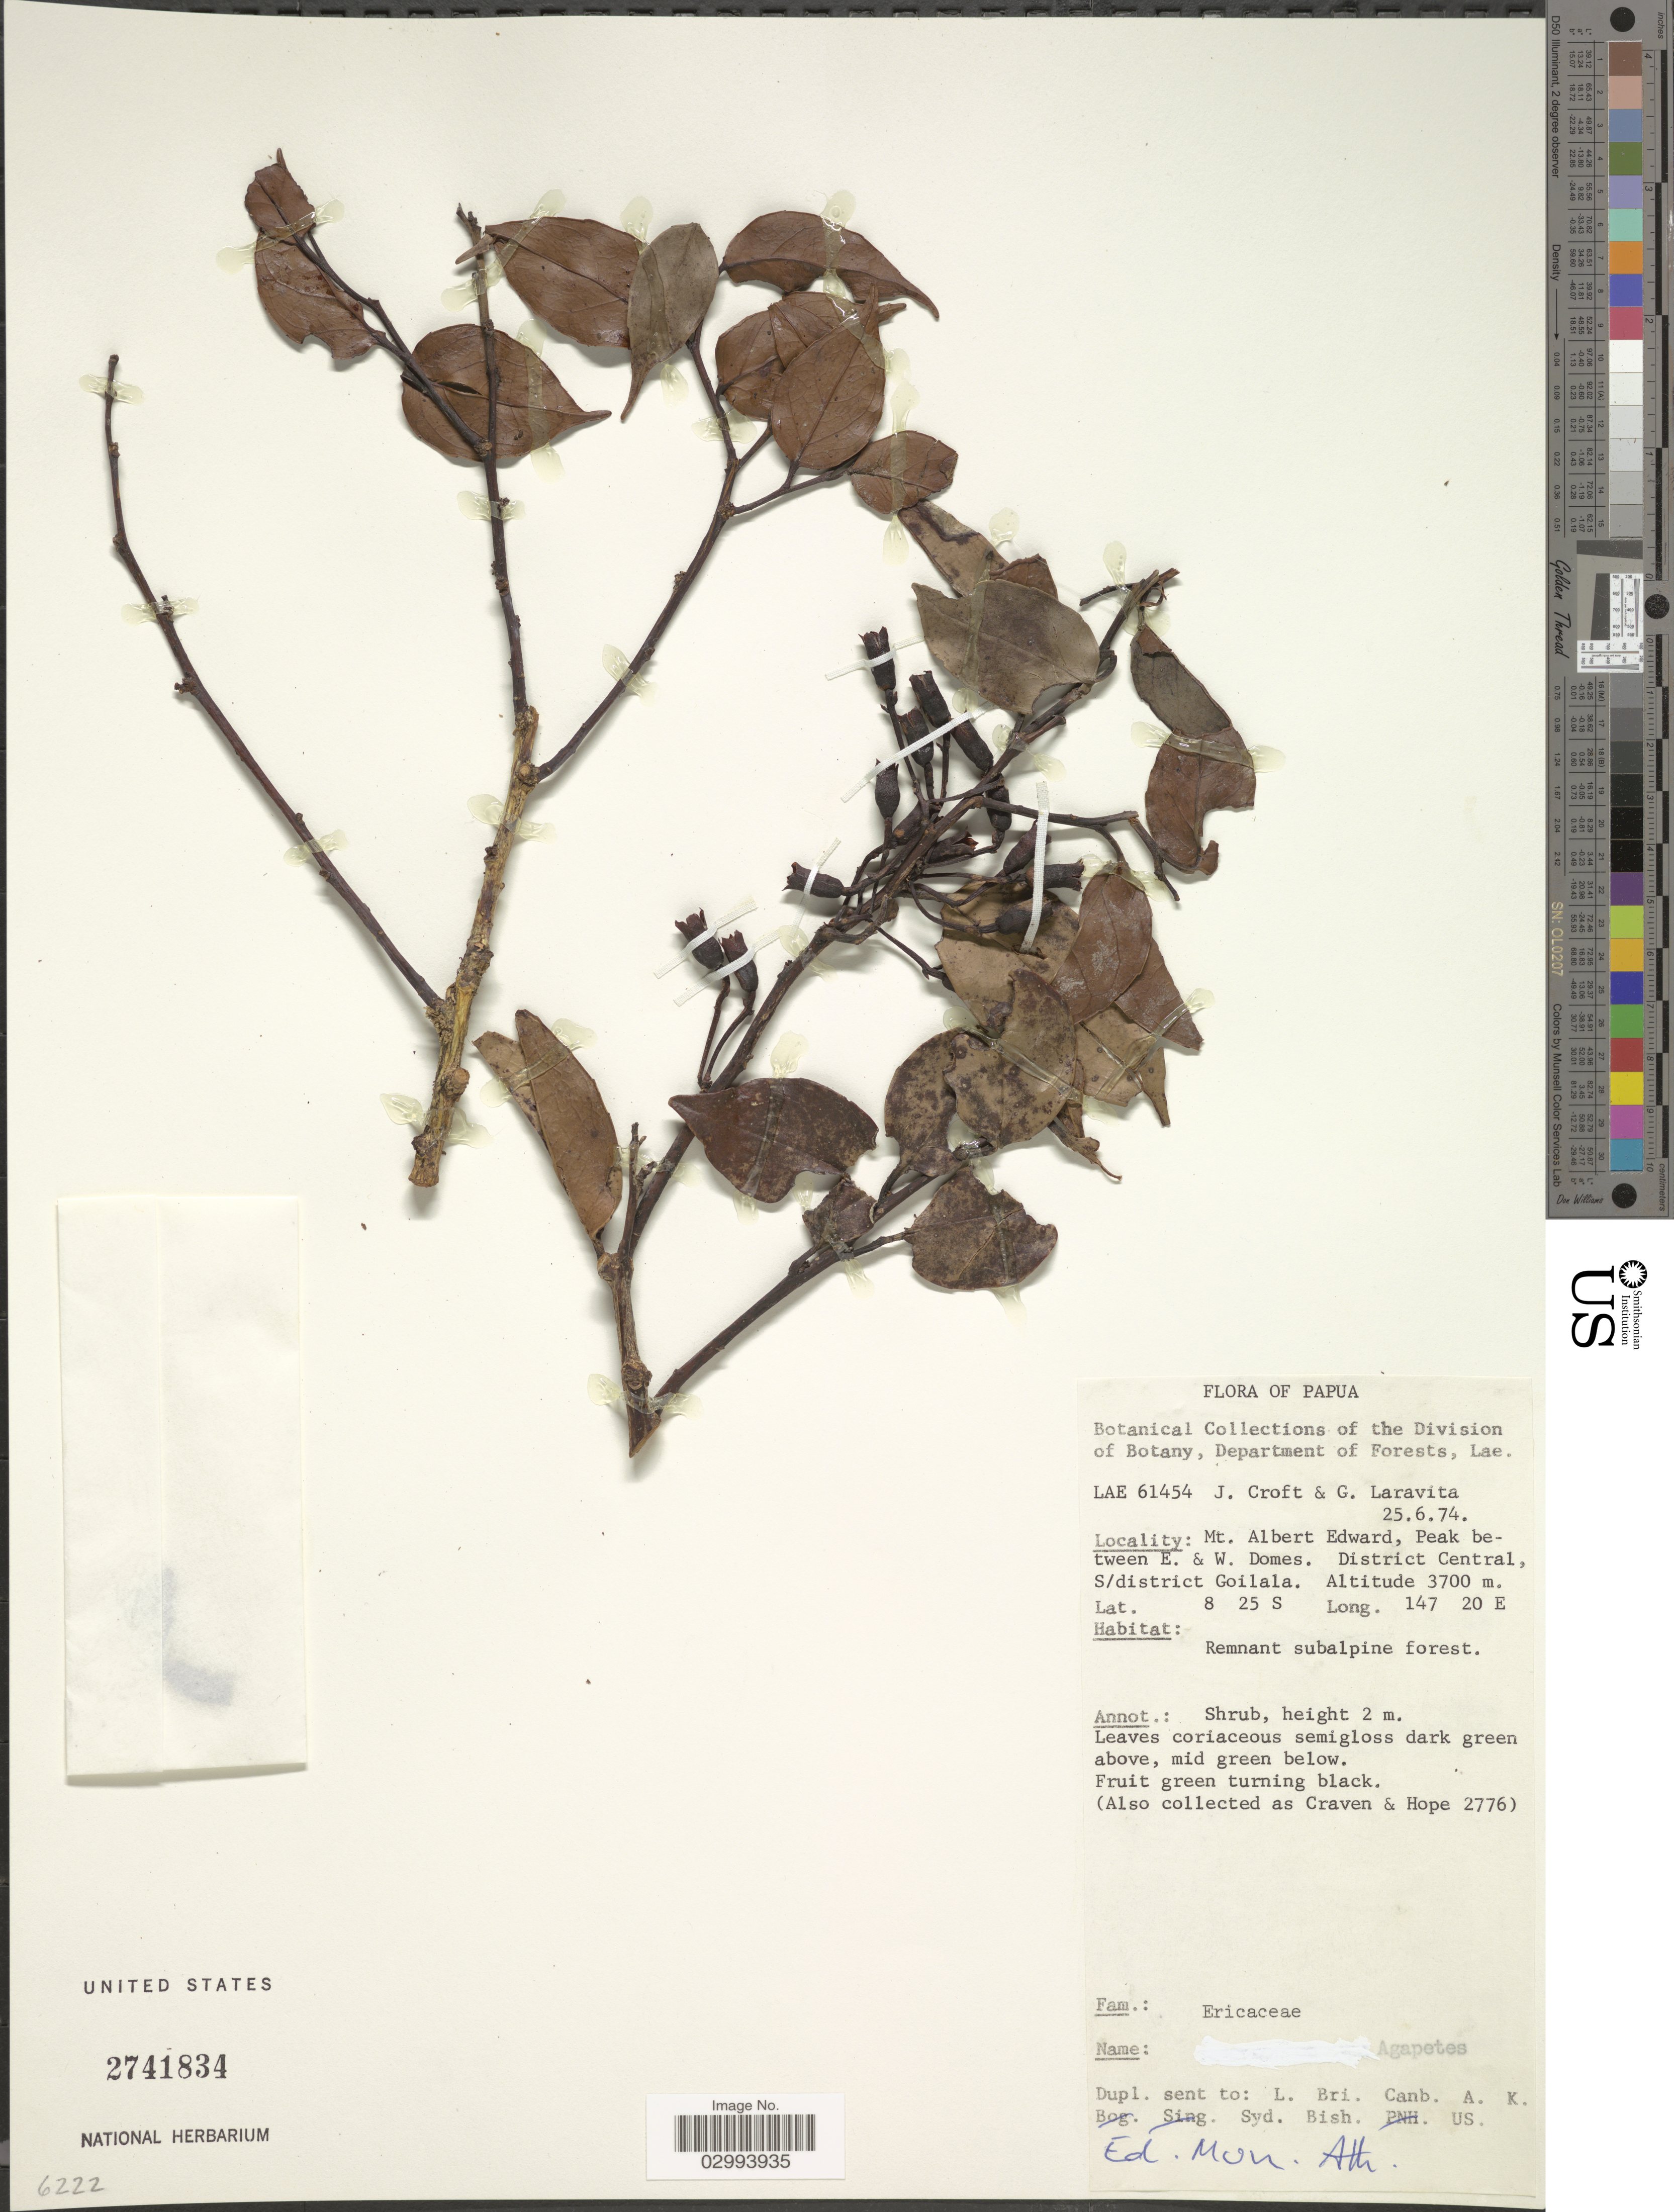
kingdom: Plantae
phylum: Tracheophyta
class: Magnoliopsida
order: Ericales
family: Ericaceae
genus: Agapetes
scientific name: Agapetes sp.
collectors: J. Croft & G. Laravita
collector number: LAE61454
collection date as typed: Transcribed d/m/y: 25/6/74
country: Papua New Guinea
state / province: Central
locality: Papua. Mt. Albert Edward, Peak between E. & W. Domes. District Central, S/district Goilala.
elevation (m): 3700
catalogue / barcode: US 2741834